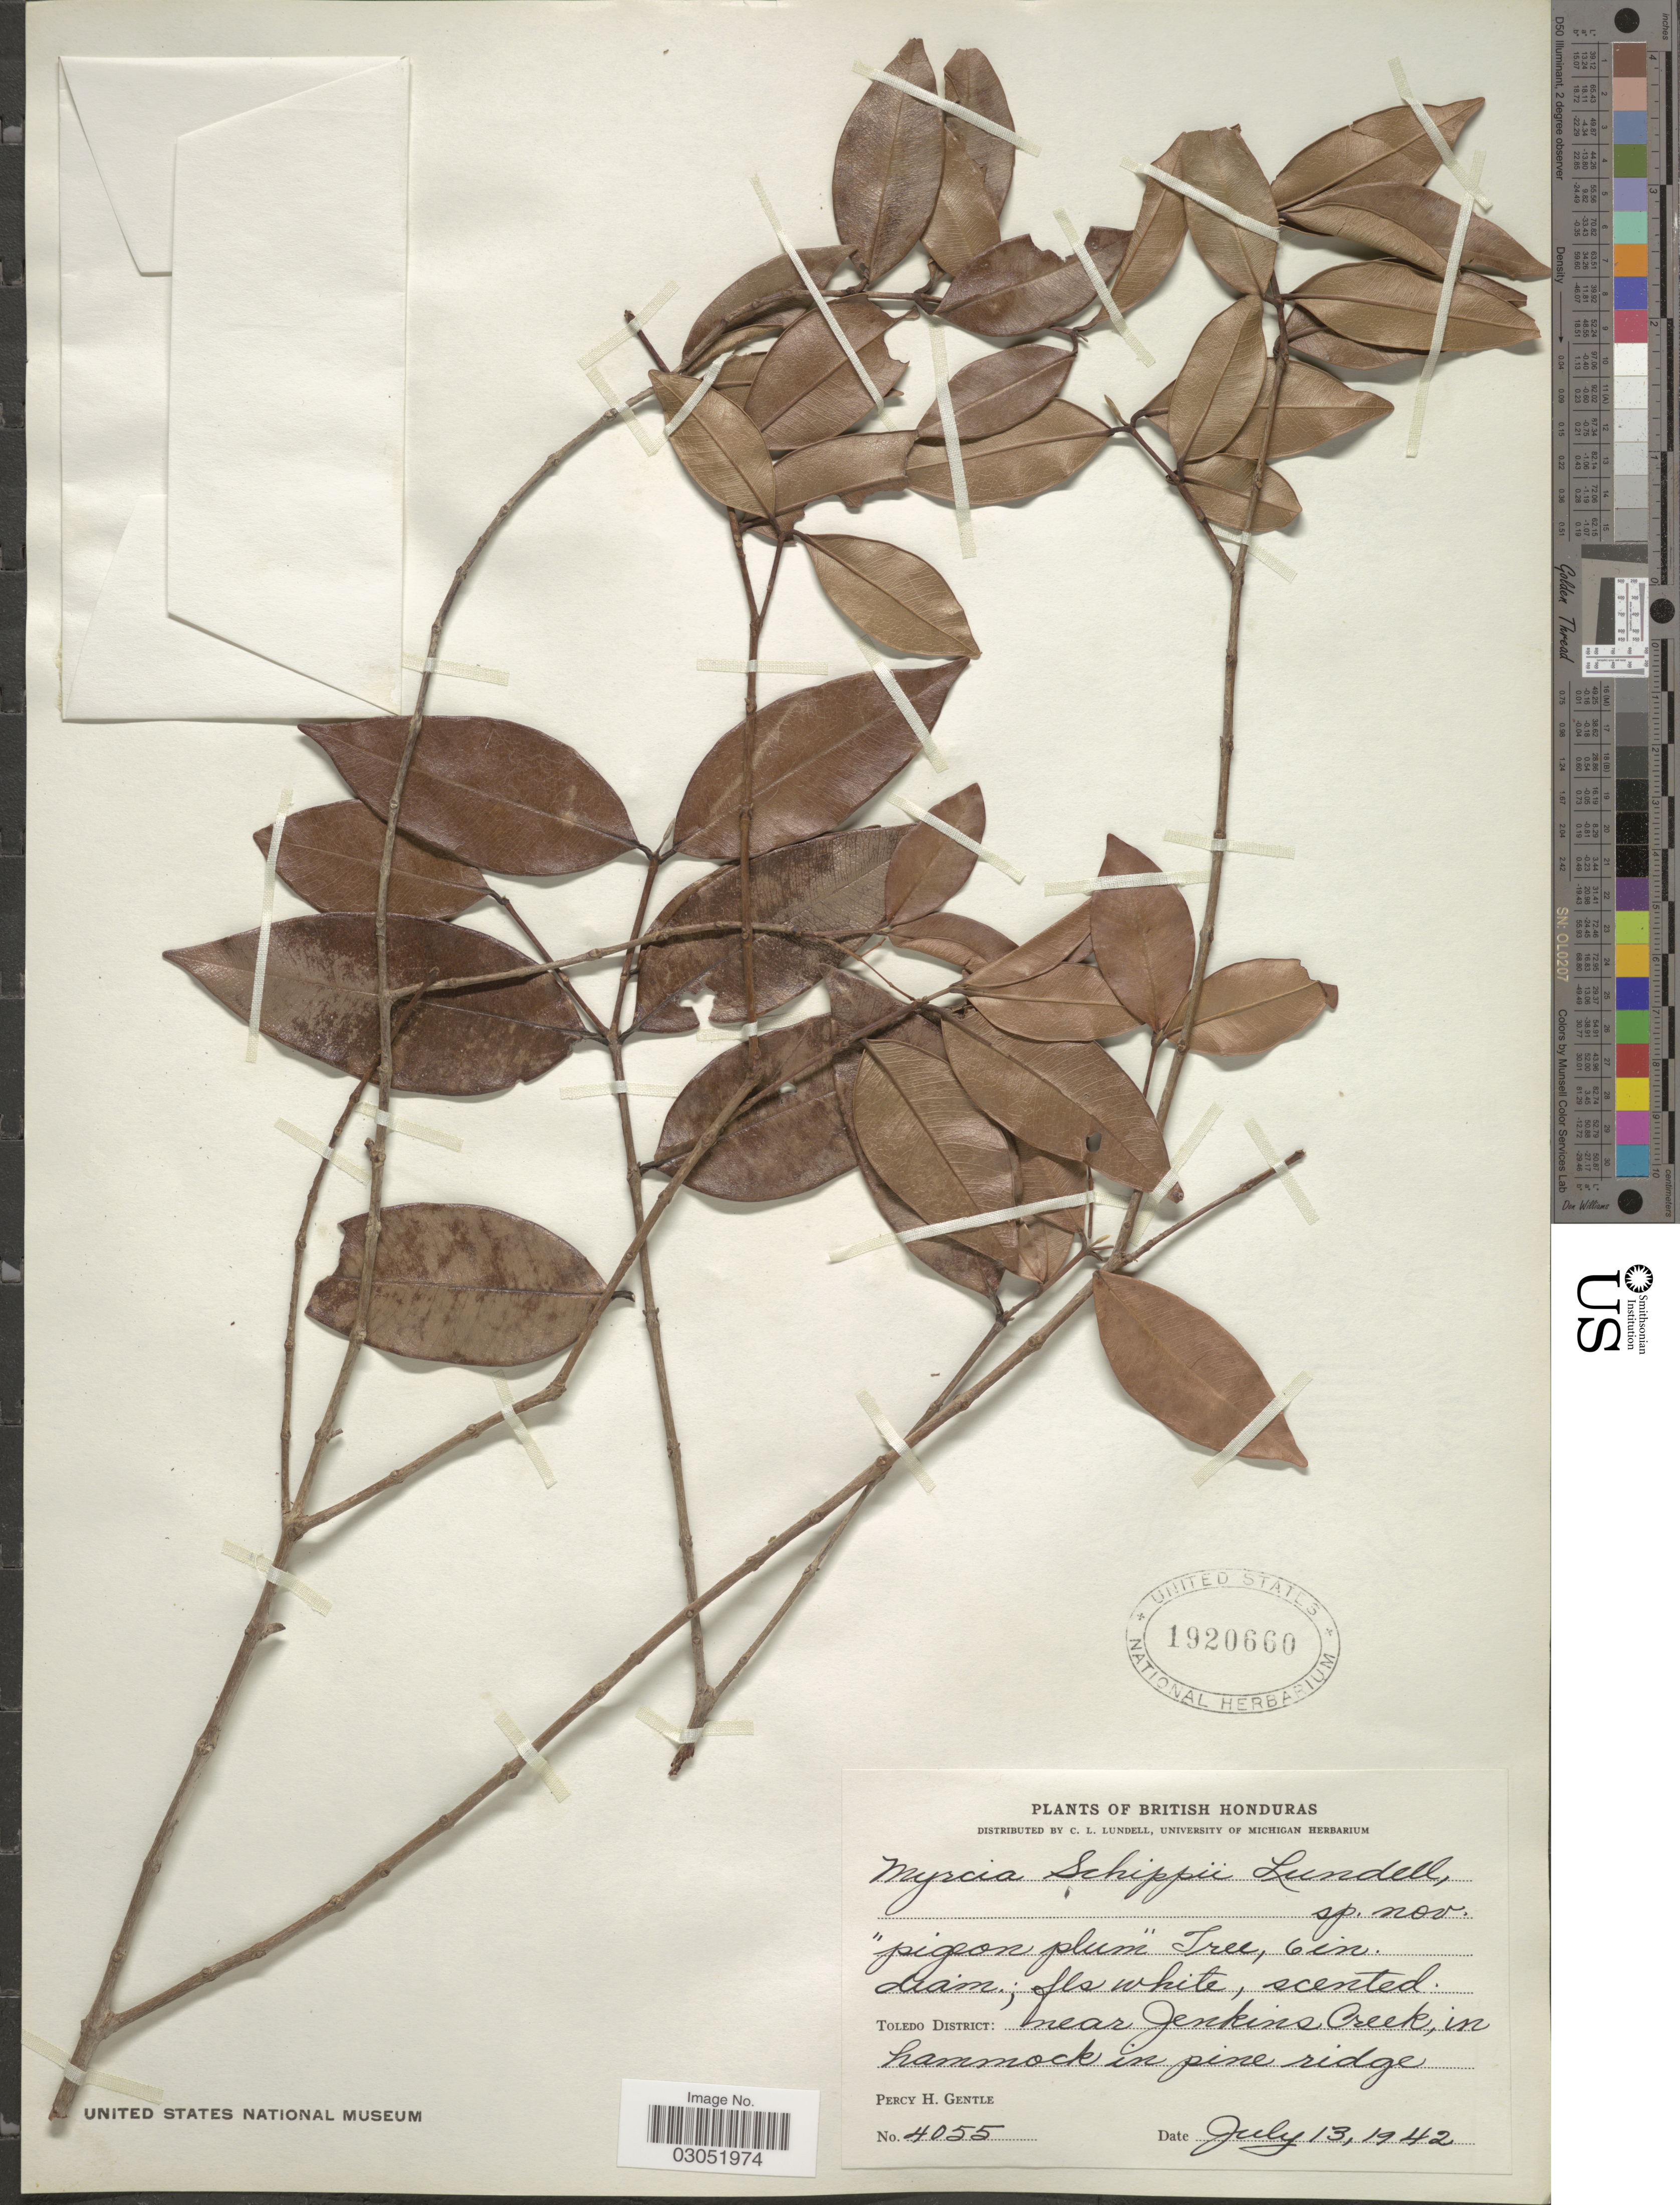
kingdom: Plantae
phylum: Tracheophyta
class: Magnoliopsida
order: Myrtales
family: Myrtaceae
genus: Myrcia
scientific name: Myrcia splendens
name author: (Sw.) DC.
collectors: P. H. Gentle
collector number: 4055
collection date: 1942-07-13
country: Belize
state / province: Toledo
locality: British Honduras. Toledo District: near Jenkins Creek, in hammock in pine ridge.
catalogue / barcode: US 1920660